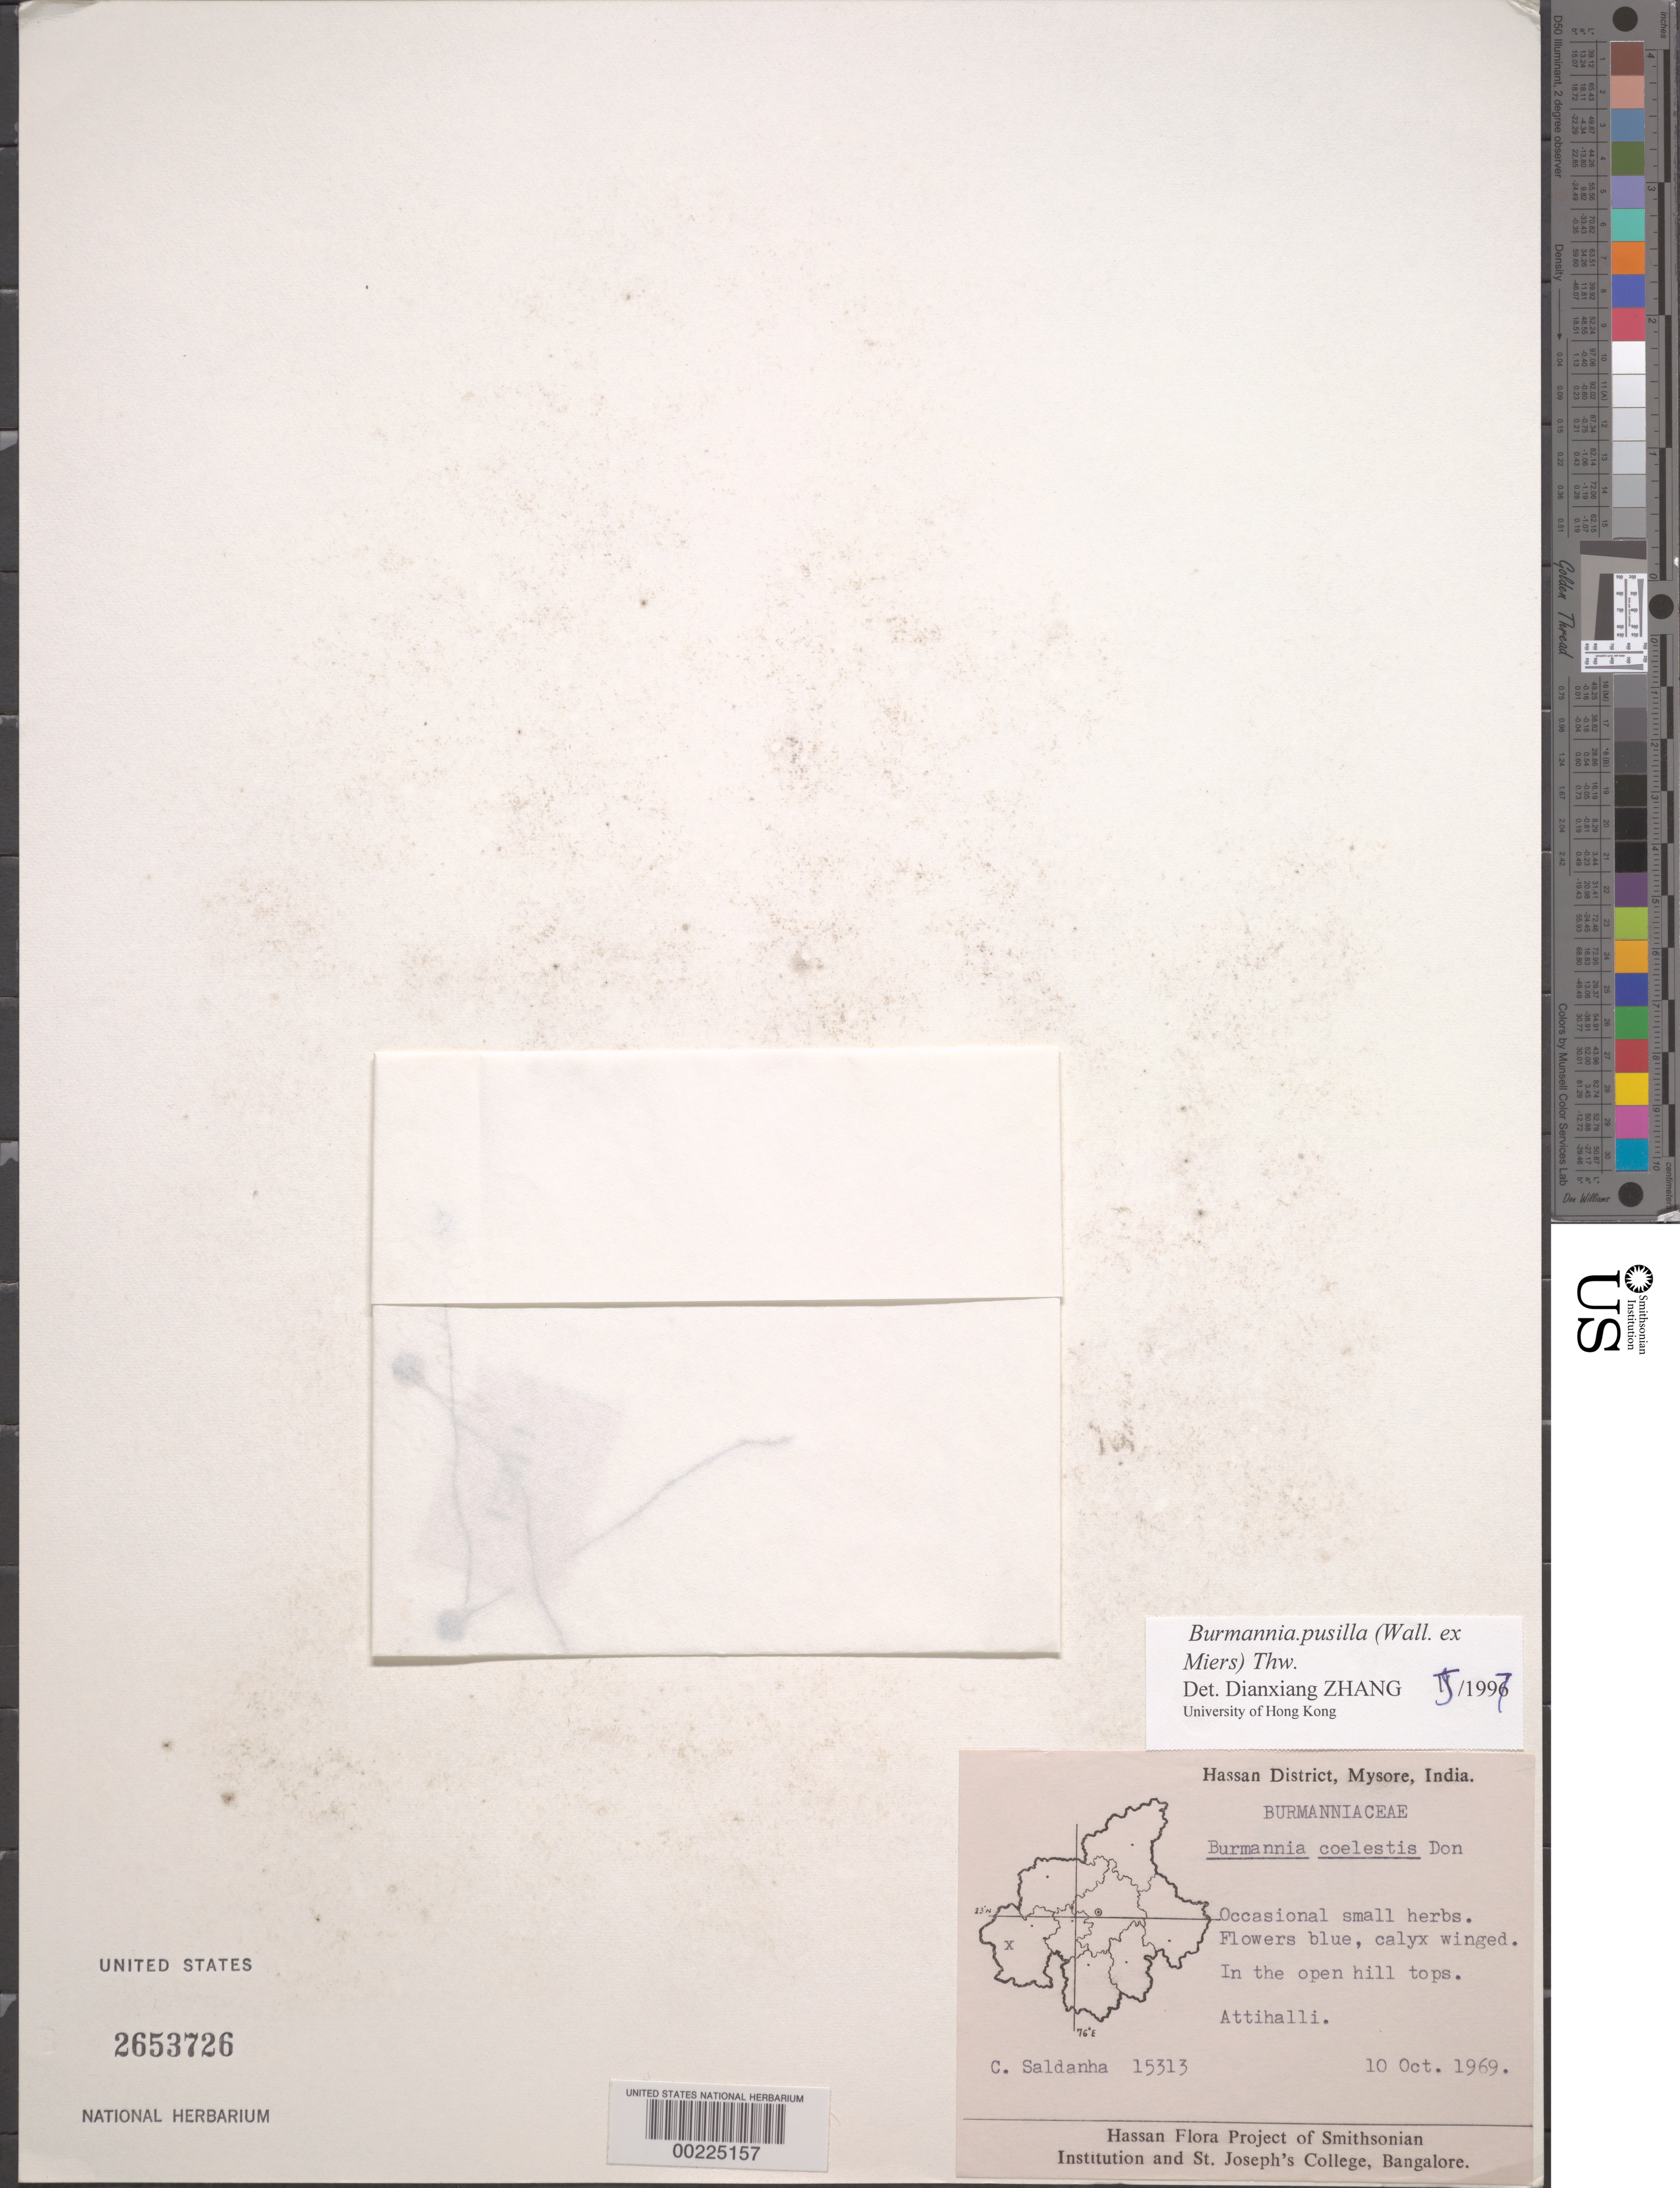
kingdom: Plantae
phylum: Tracheophyta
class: Liliopsida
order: Dioscoreales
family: Burmanniaceae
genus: Burmannia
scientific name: Burmannia pusilla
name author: Thwaites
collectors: C. J. Saldanha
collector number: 15313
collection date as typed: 10 Oct 1969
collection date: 1969-10-10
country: India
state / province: Karnataka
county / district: Hassan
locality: Attihalli, mysore state [mysore state = karnataka.]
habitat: Open hill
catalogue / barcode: US 2653726